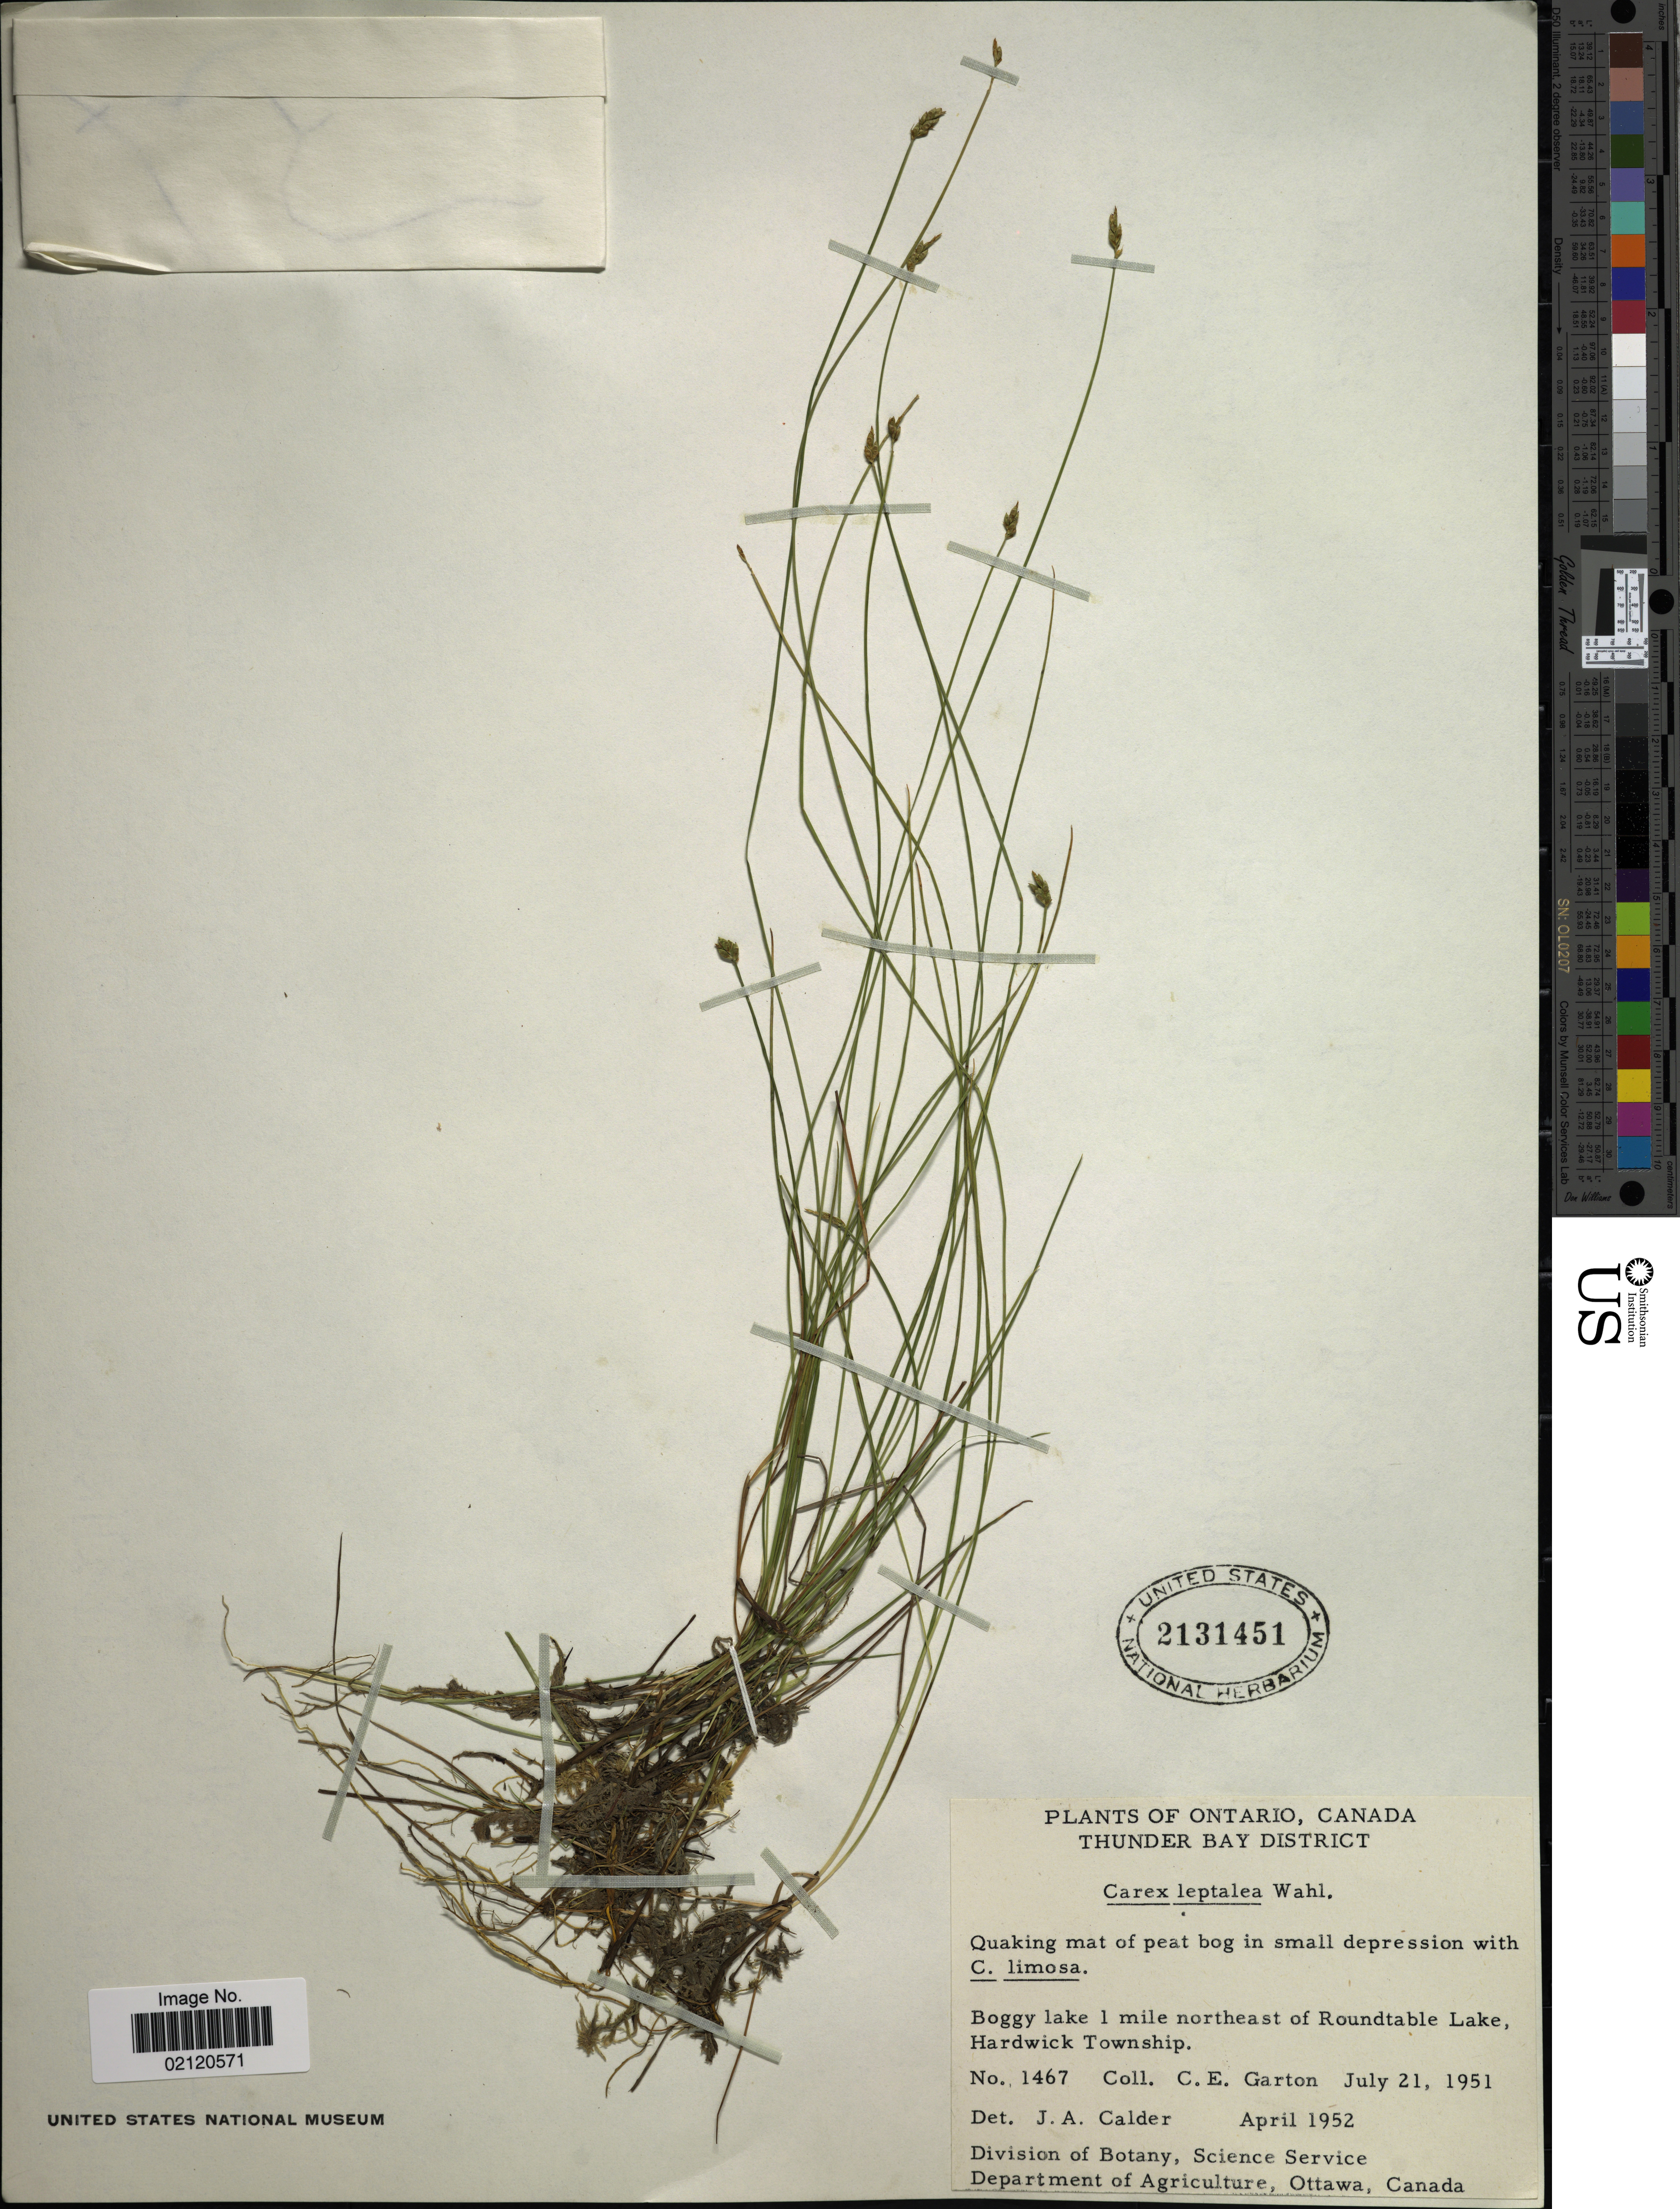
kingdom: Plantae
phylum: Tracheophyta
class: Liliopsida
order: Poales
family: Cyperaceae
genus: Carex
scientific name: Carex leptalea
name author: Wahlenb.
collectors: C. E. Garton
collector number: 1467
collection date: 1951-07-21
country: Canada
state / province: Ontario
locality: Thunder Bay District, Boggy lake 1 mile northeast of Roundtable Lake, Hardwick Township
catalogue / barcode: US 2131451